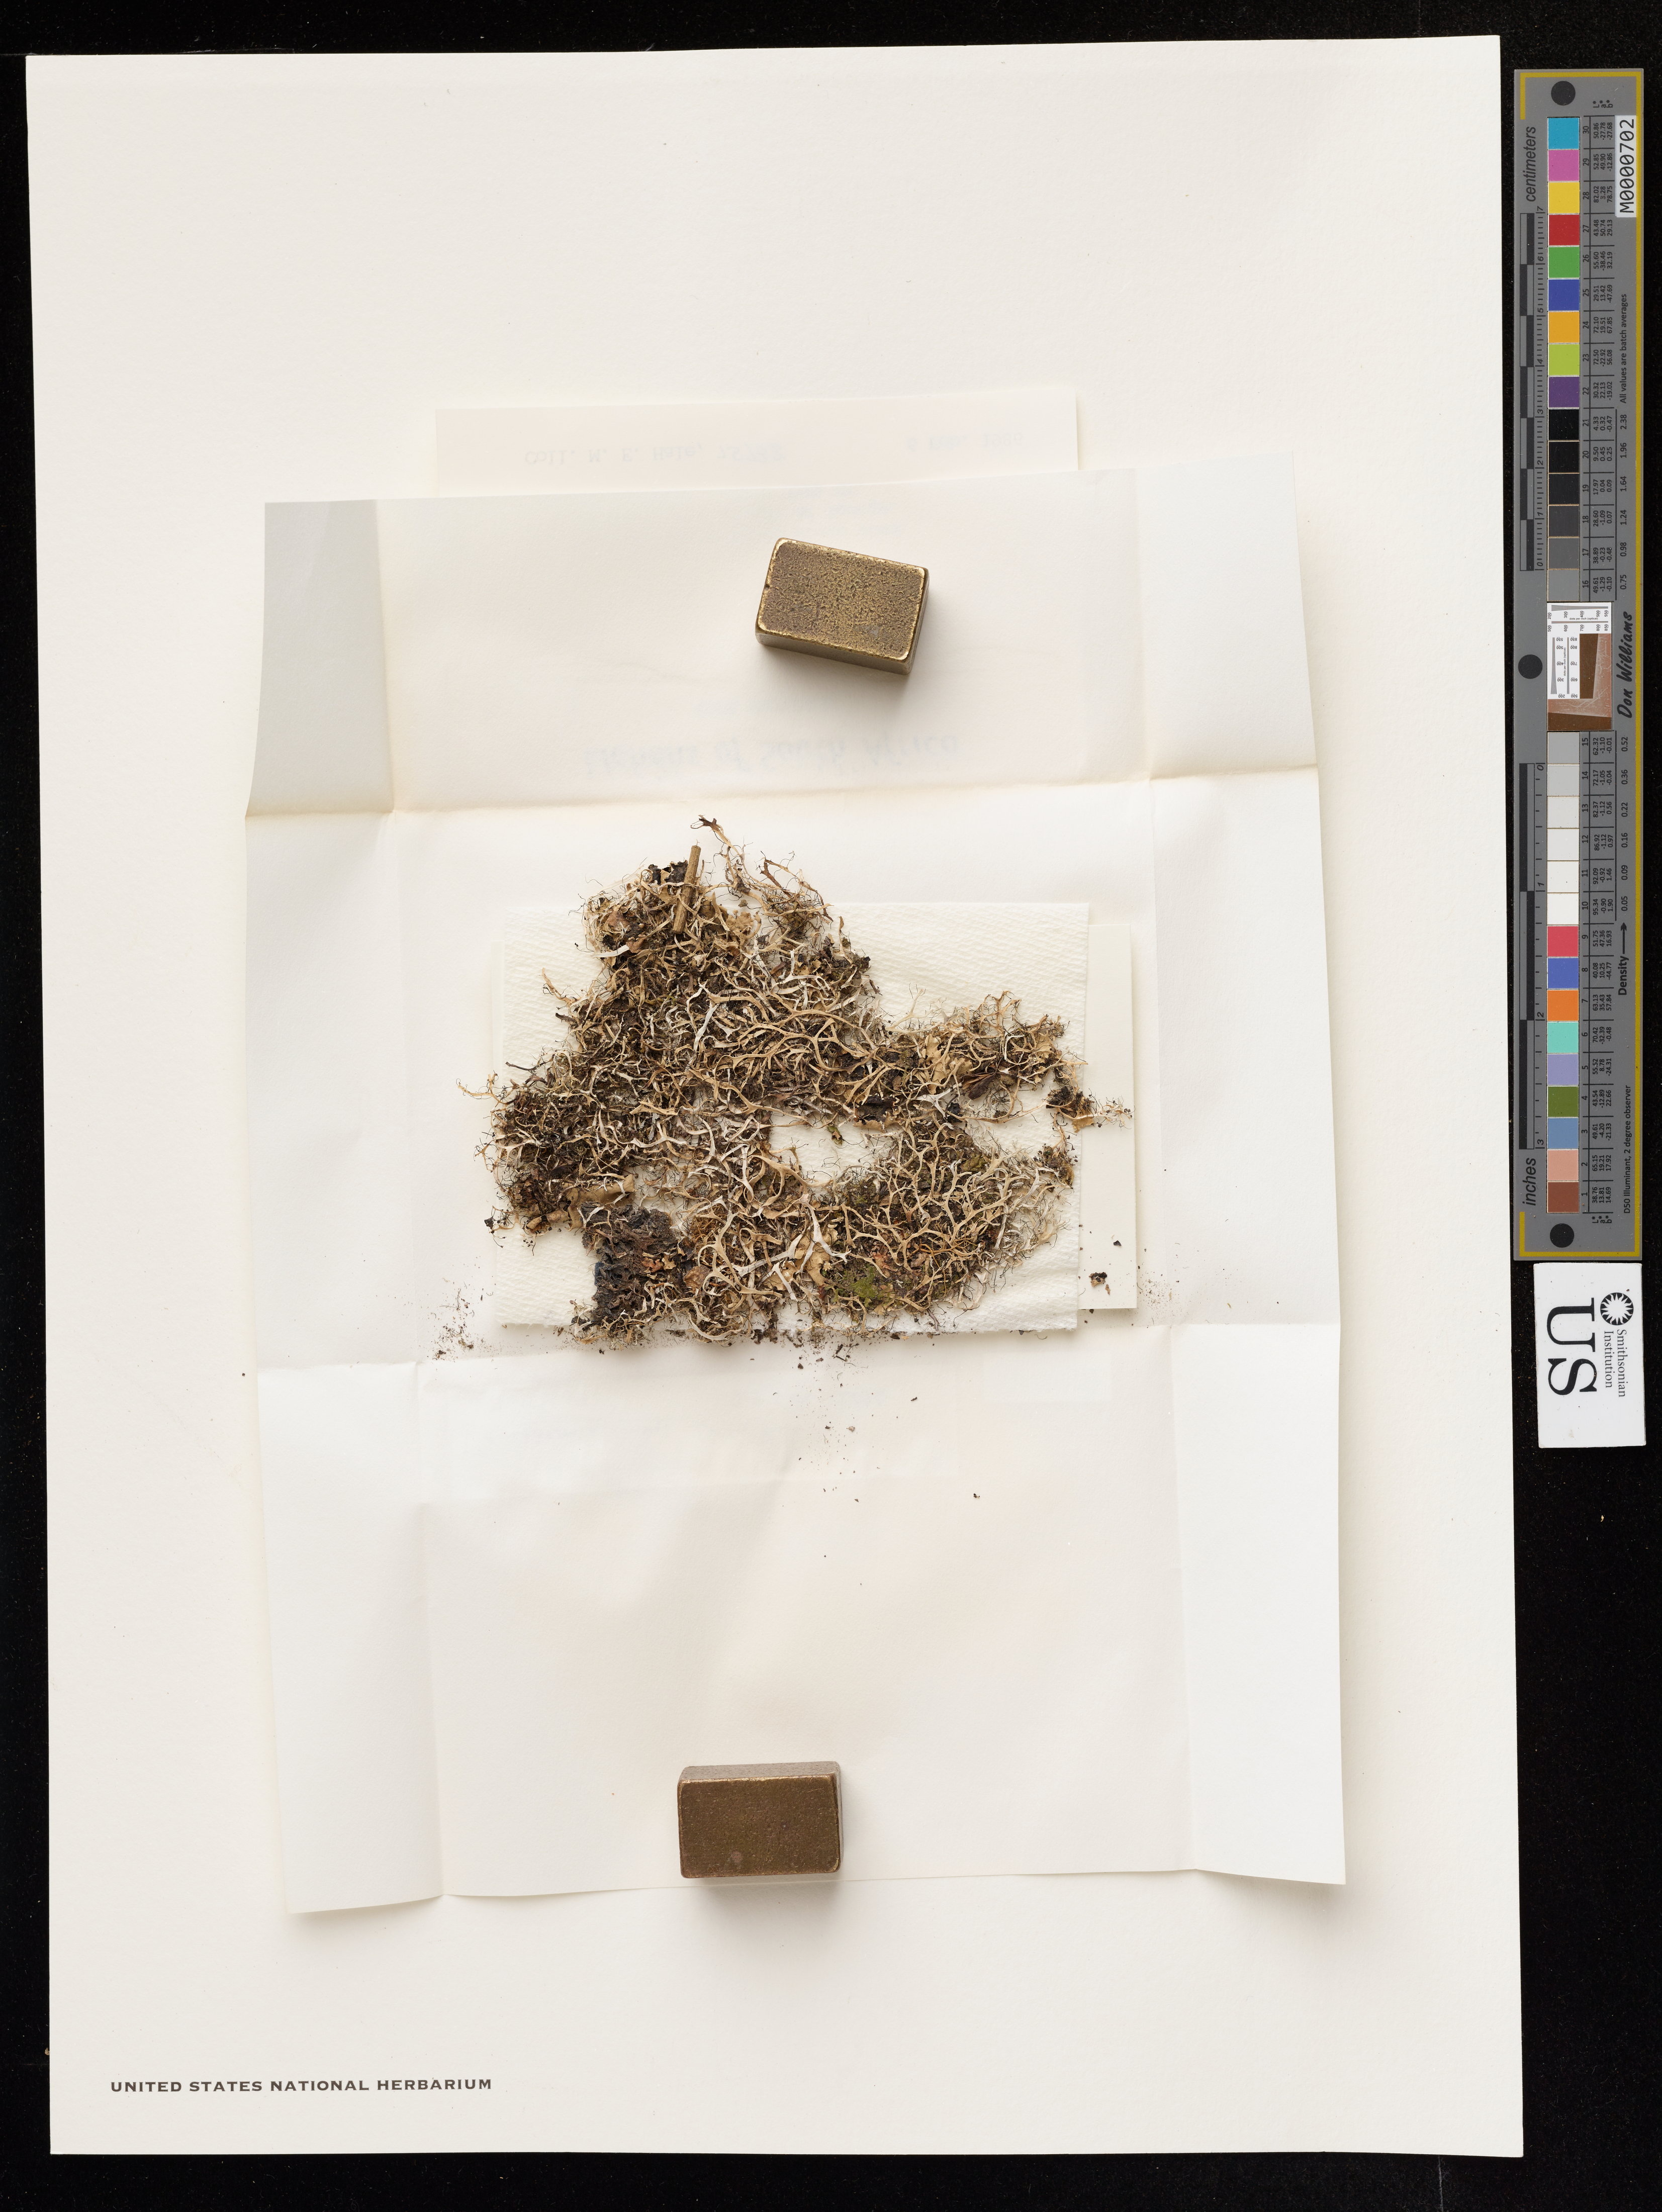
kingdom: Fungi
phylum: Ascomycota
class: Lecanoromycetes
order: Caliciales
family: Physciaceae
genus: Leucodermia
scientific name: Leucodermia boryi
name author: (Fée) Kalb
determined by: Medeiros, Ian D., Peter Buck Postdoctoral Fellow (US), Smithsonian Institution - National Museum of Natural History (UNITED STATES)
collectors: M. Hale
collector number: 75738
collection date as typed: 06 Feb 1986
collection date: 1986-02-06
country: South Africa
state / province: Western Cape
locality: Montagu Pass, 5.5 km NNW of George. Grid 3322 CD.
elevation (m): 1000